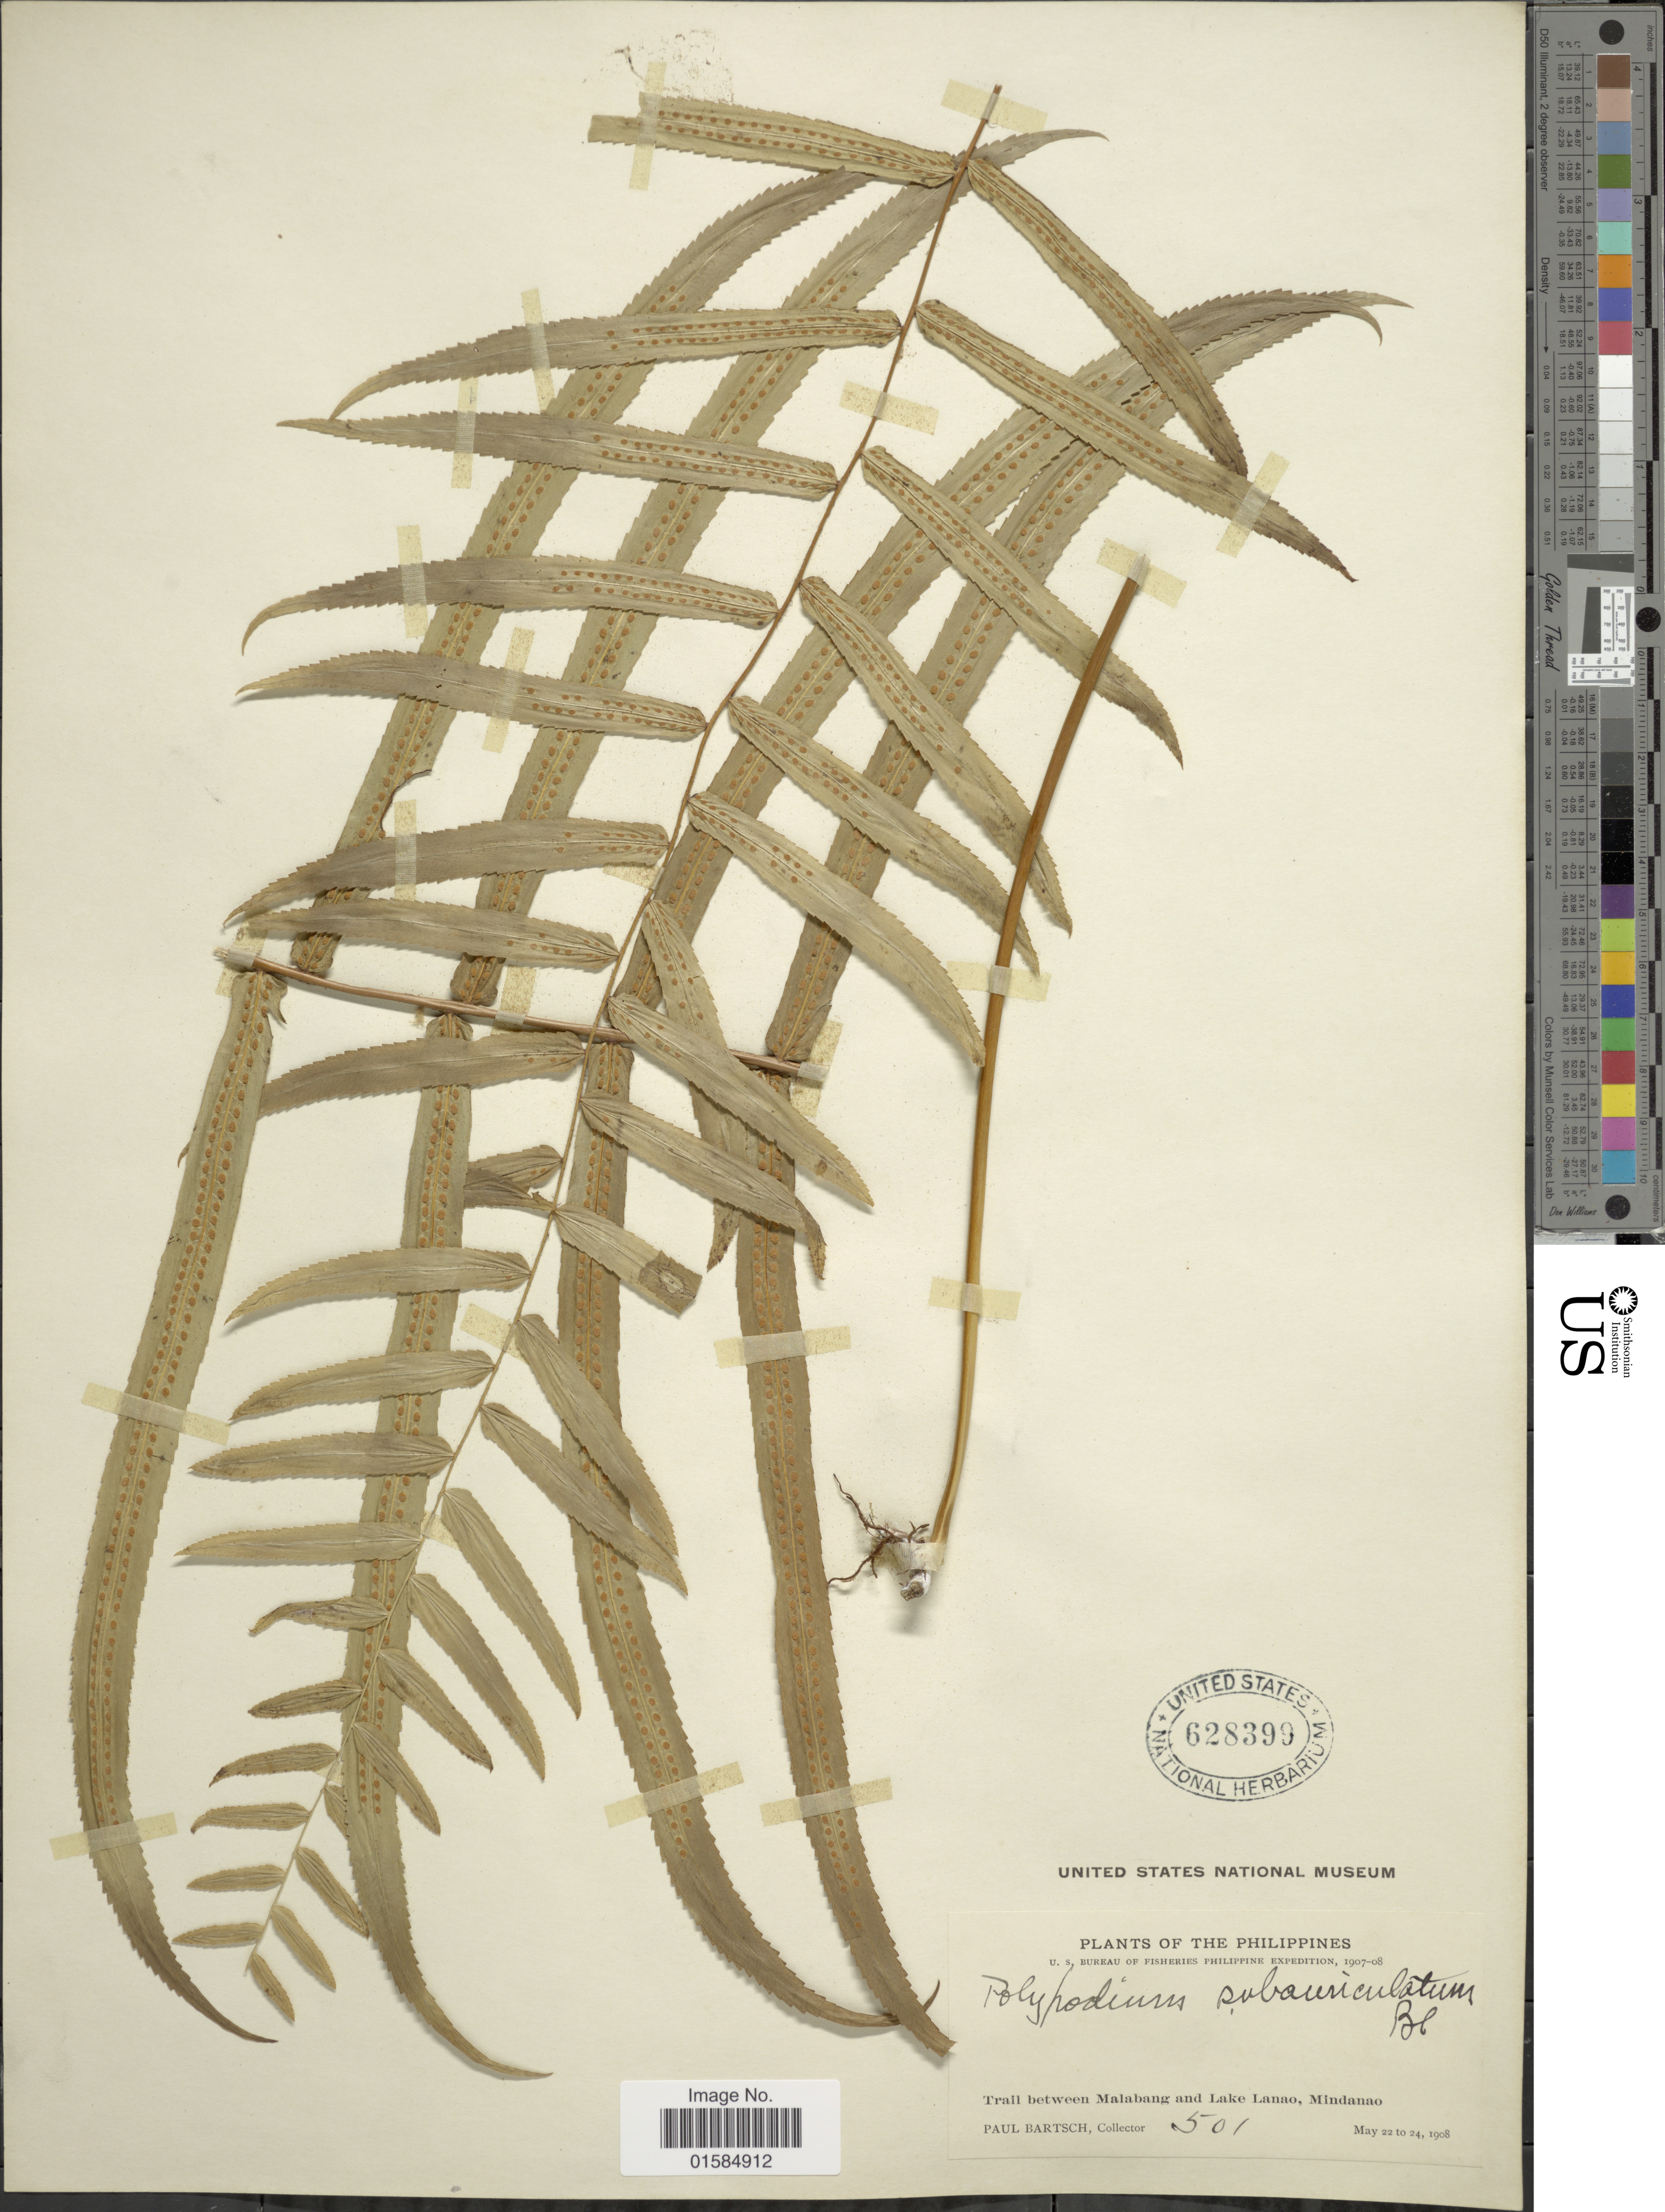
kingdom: Plantae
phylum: Tracheophyta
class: Polypodiopsida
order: Polypodiales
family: Polypodiaceae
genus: Goniophlebium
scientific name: Goniophlebium subauriculatum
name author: (Blume) C. Presl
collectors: P. Bartsch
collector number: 501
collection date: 1908-05-22/1908-05-24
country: Philippines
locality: Trail between Malabang and Lake Lanao, Mindanao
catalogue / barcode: US 628399